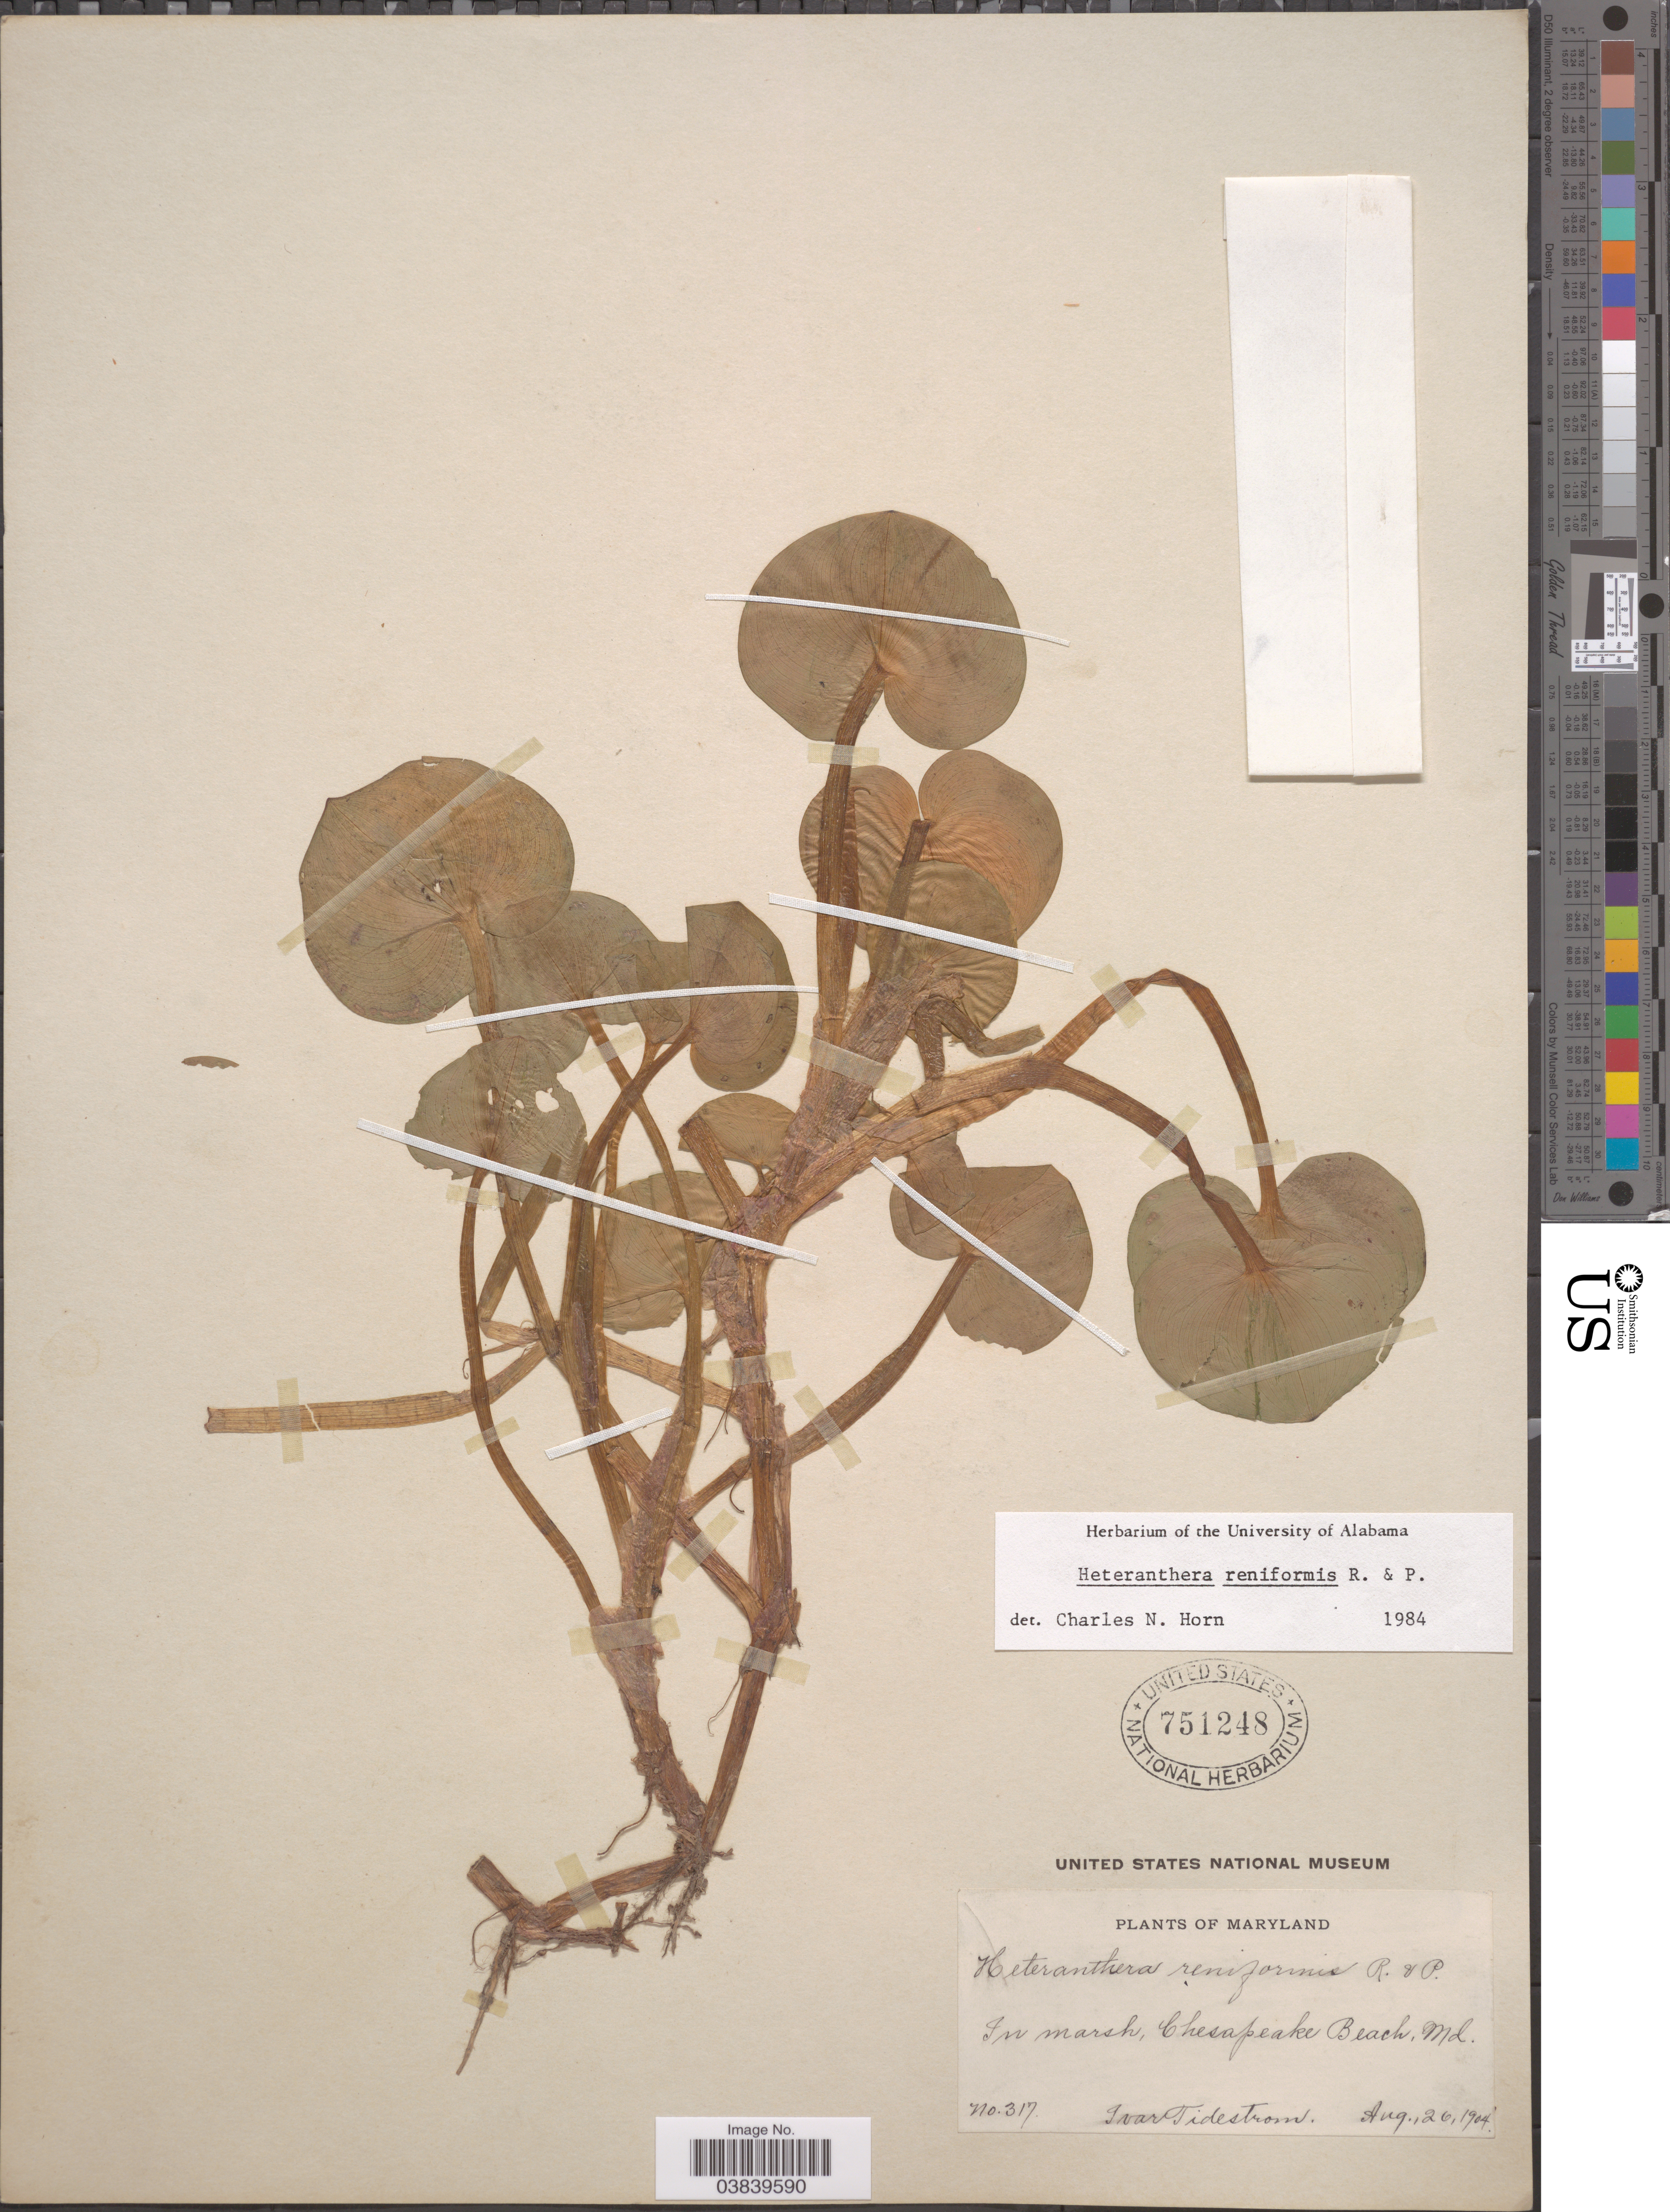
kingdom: Plantae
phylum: Tracheophyta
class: Liliopsida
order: Commelinales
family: Pontederiaceae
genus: Heteranthera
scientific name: Heteranthera reniformis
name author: Ruiz & Pav.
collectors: I. F. Tidestrom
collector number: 317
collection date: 1904-08-26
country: United States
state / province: Maryland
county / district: Calvert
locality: Chesapeake Beach.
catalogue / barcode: US 751248